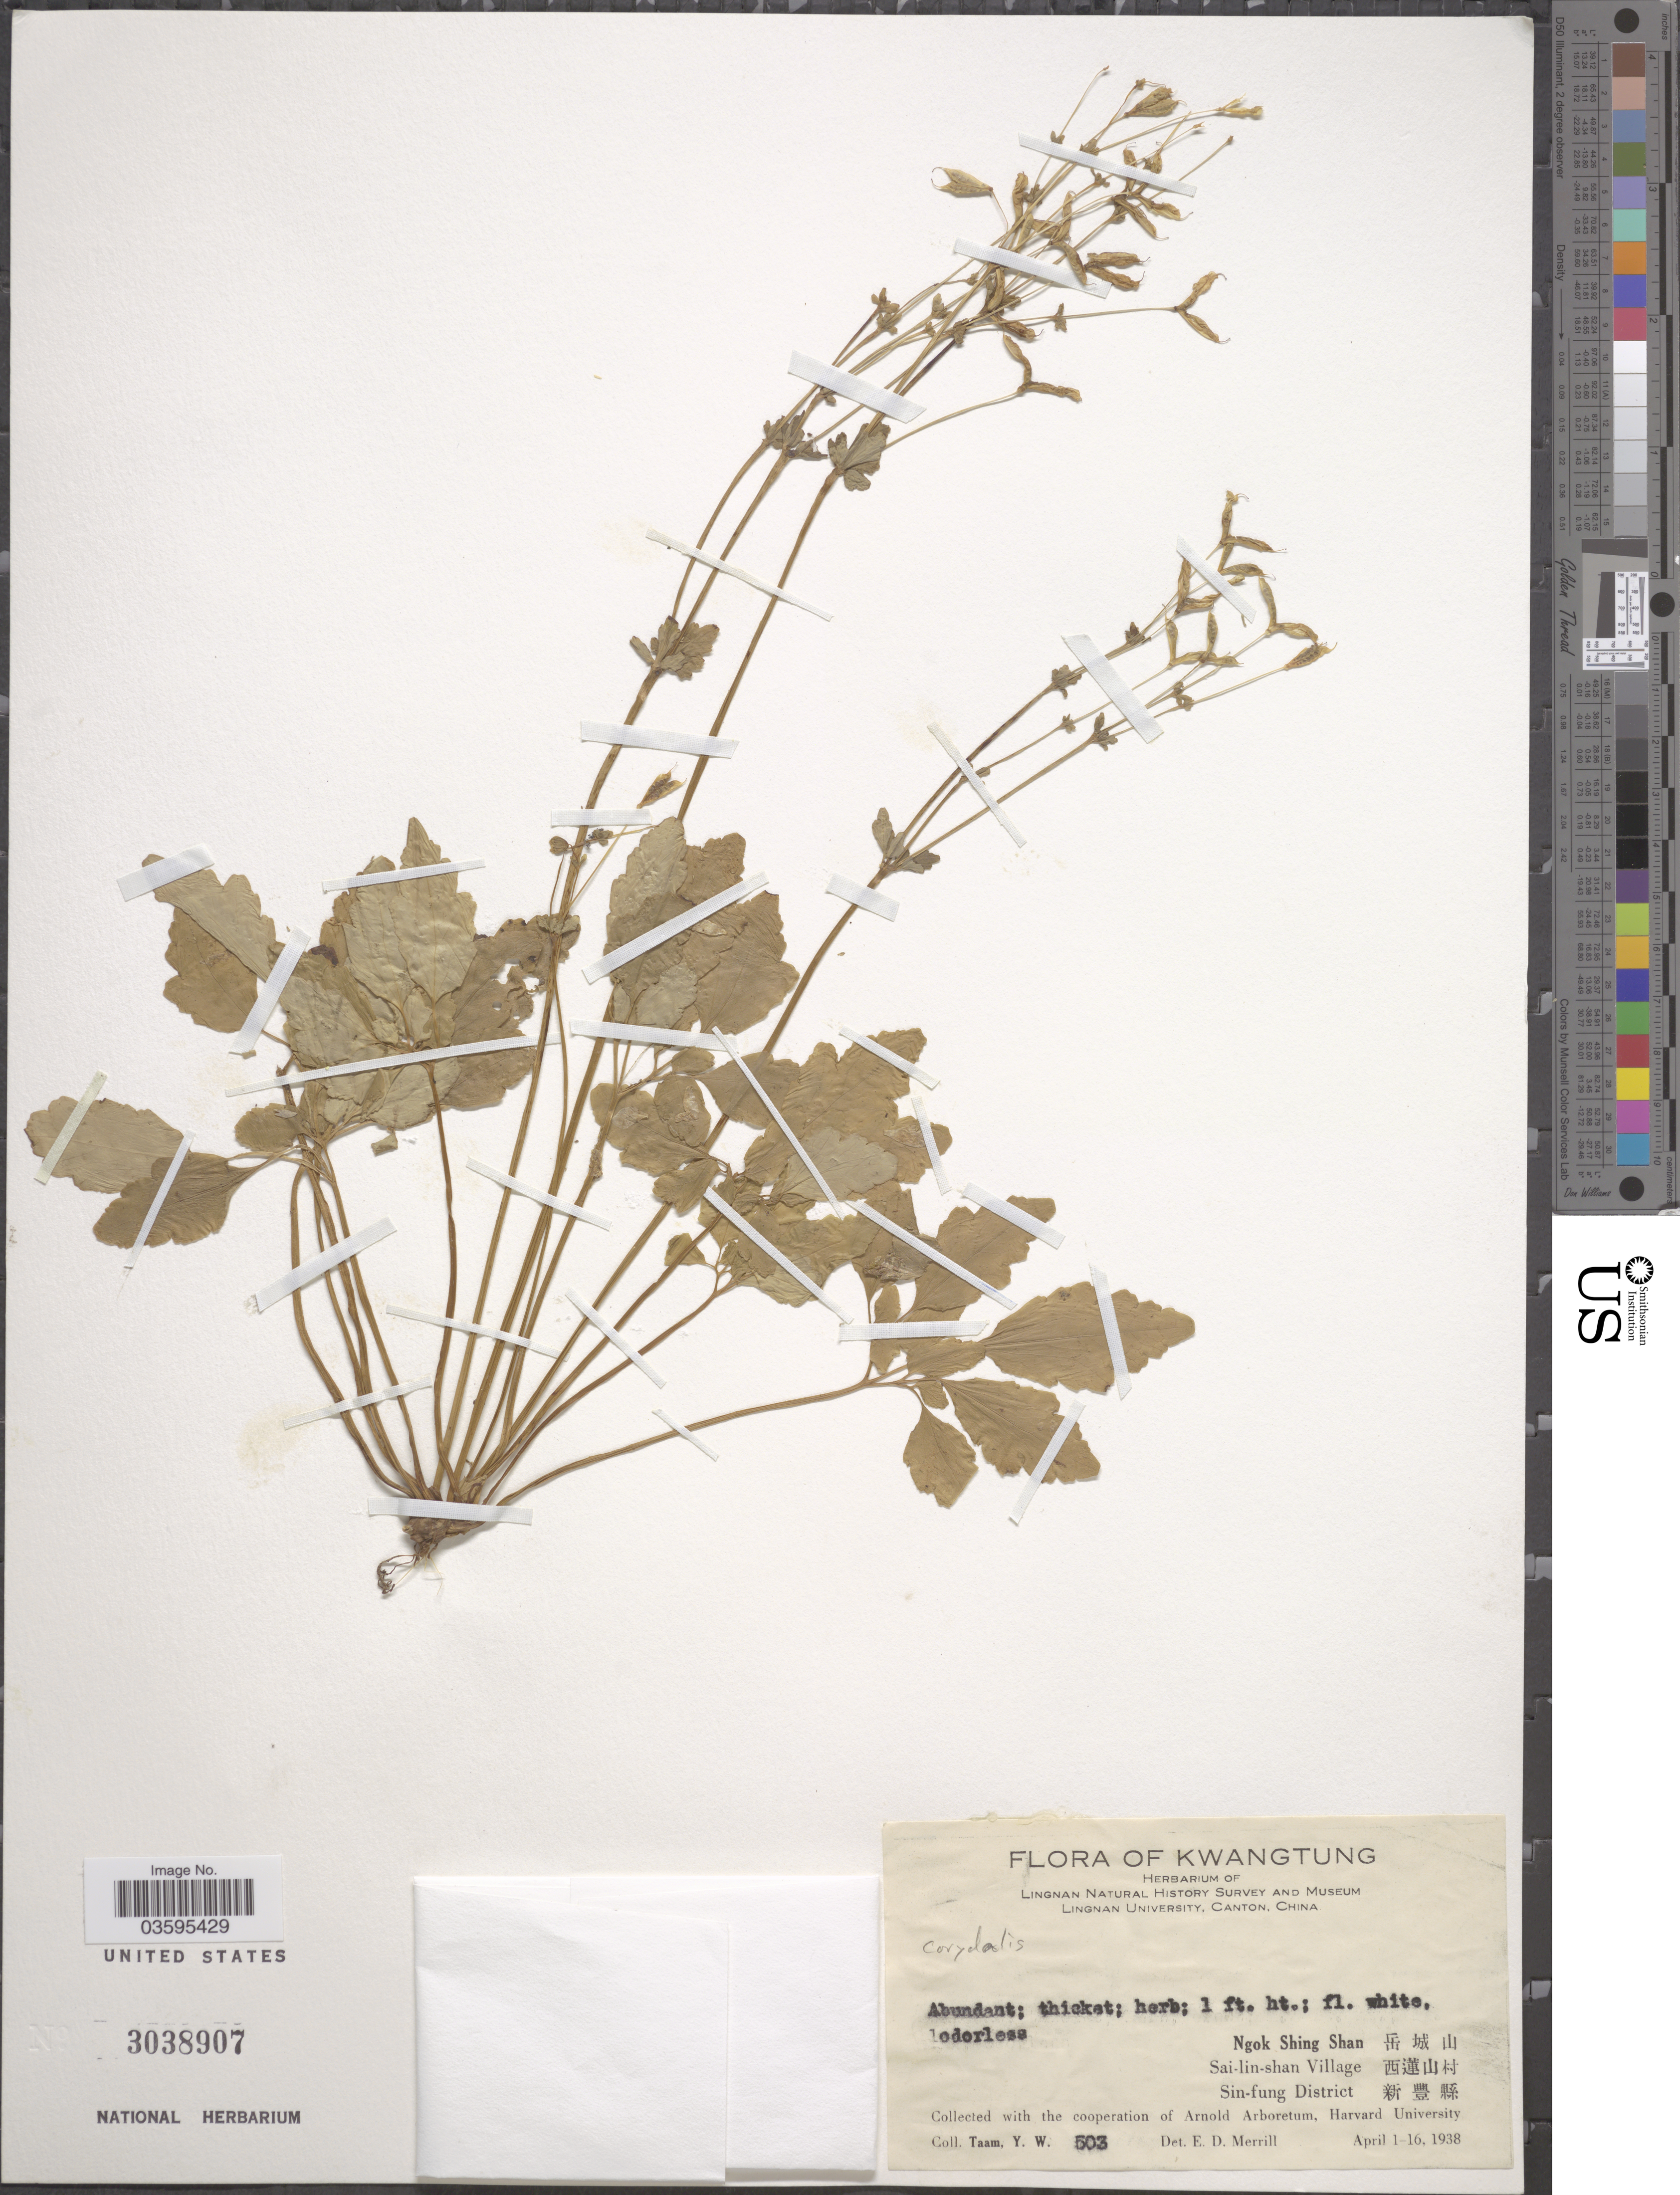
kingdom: Plantae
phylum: Tracheophyta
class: Magnoliopsida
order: Ranunculales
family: Papaveraceae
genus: Corydalis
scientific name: Corydalis sp.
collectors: Y. W. Taam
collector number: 503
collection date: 1938-04-01/1938-04-16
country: China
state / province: Guangdong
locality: Kwangtung. Ngok Shing Shan X. Sai-lin-shan Village X. Sin-fung District X.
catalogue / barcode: US 3038907